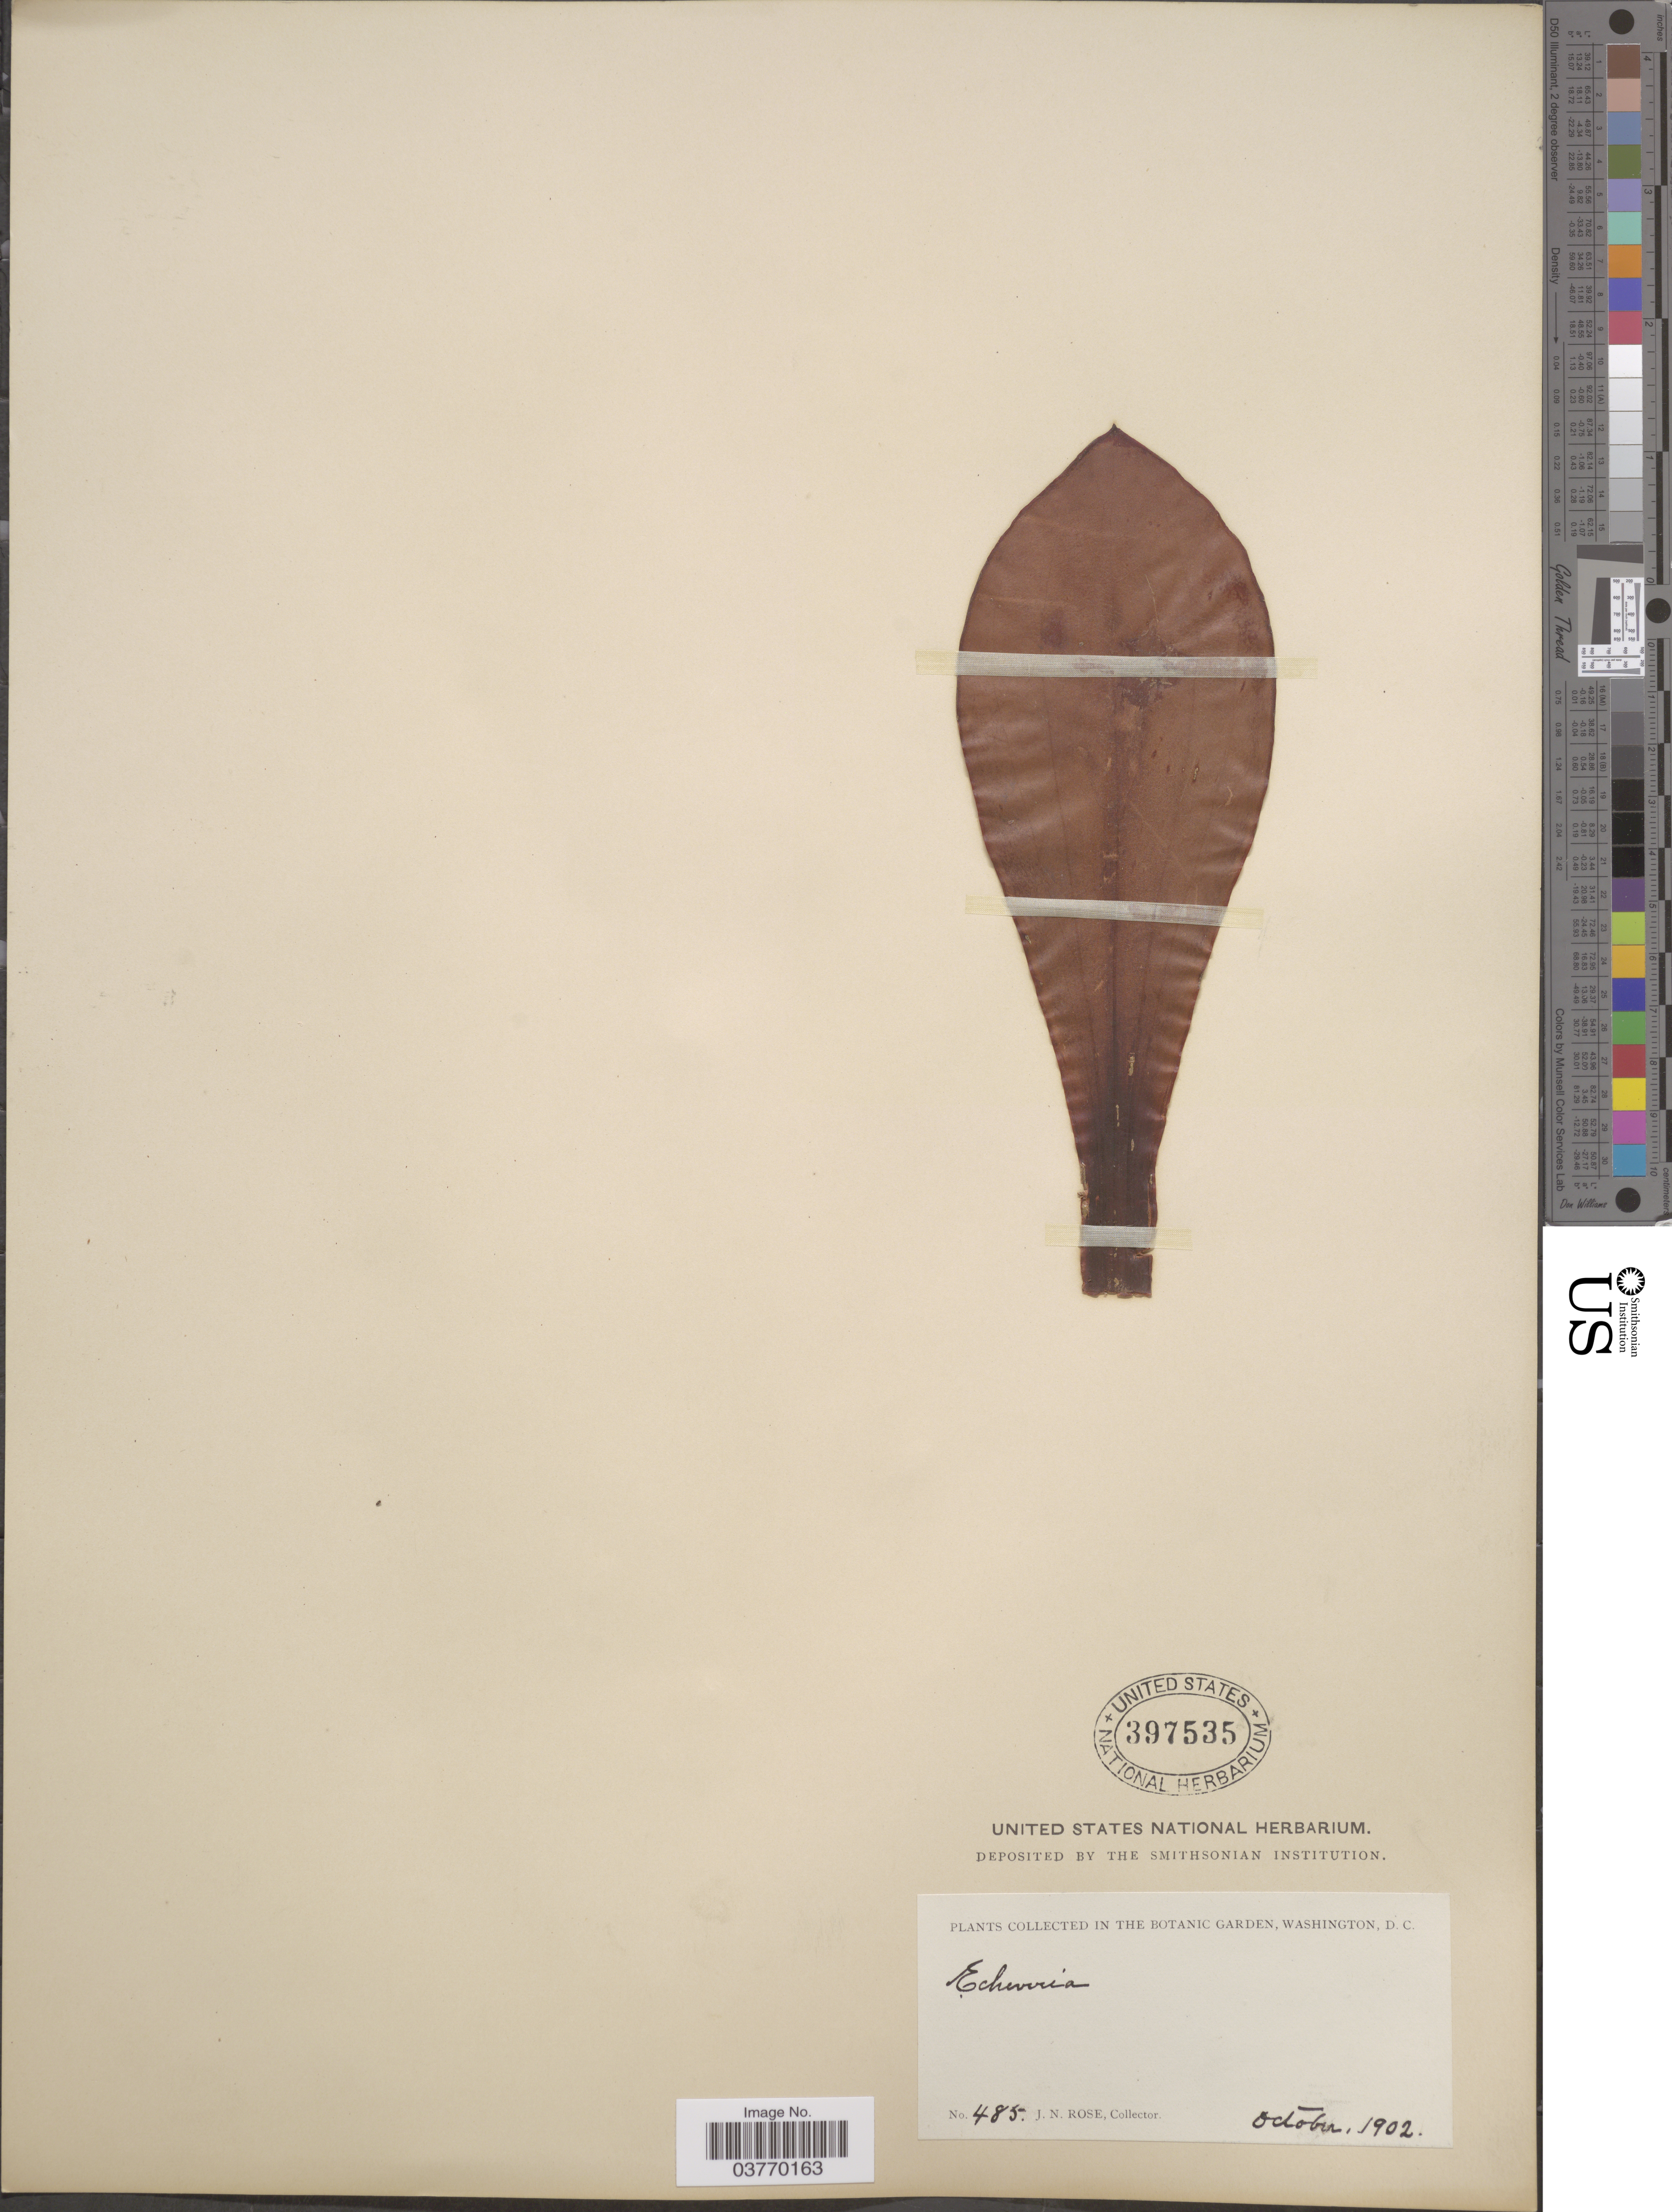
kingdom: Plantae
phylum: Tracheophyta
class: Magnoliopsida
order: Saxifragales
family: Crassulaceae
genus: Echeveria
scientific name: Echeveria gibbiflora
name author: DC.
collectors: J. N. Rose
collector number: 485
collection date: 1902-10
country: United States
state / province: District of Columbia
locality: The Botanic Garden, Washington, D.C.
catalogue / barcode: US 397535